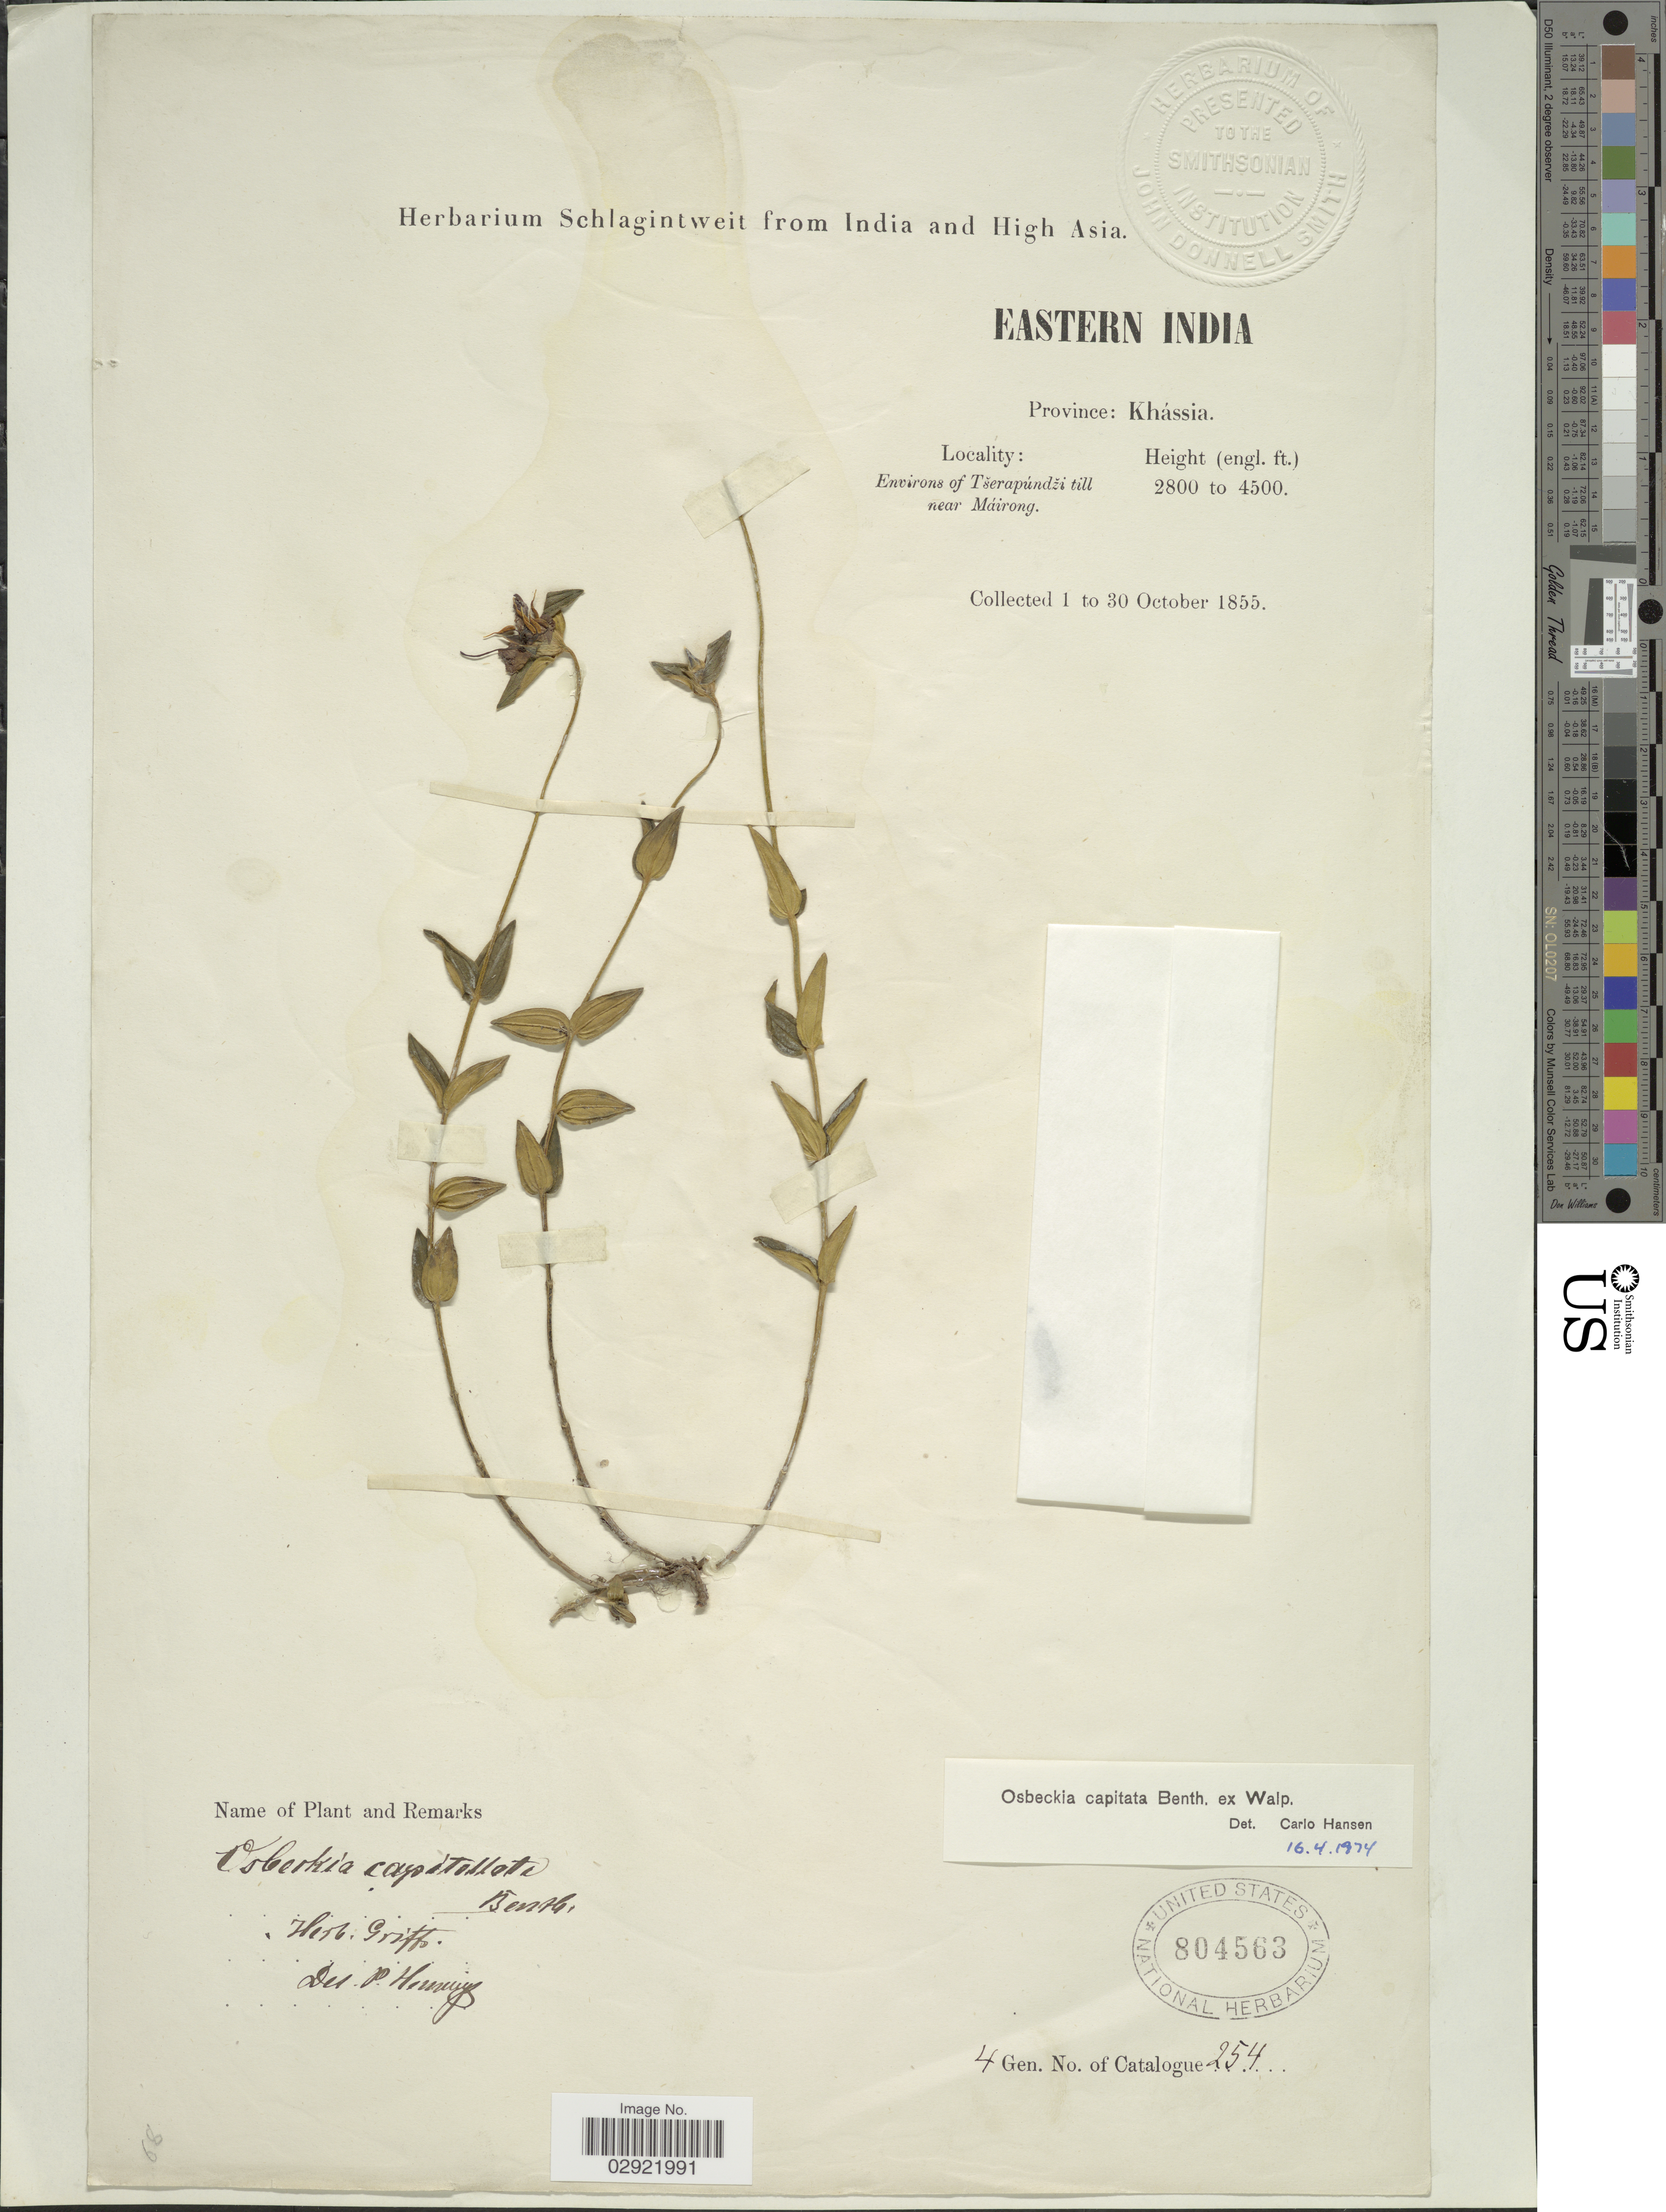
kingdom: Plantae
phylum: Tracheophyta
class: Magnoliopsida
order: Myrtales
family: Melastomataceae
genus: Osbeckia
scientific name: Osbeckia capitata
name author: Benth. ex Naudin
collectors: ex herb. Schlagintweit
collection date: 1855-10-01/1855-10-30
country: India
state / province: Meghalaya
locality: Eastern India. Province: Khássia. Environs of Tserapúndzi till near Máirong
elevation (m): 853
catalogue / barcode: US 804563